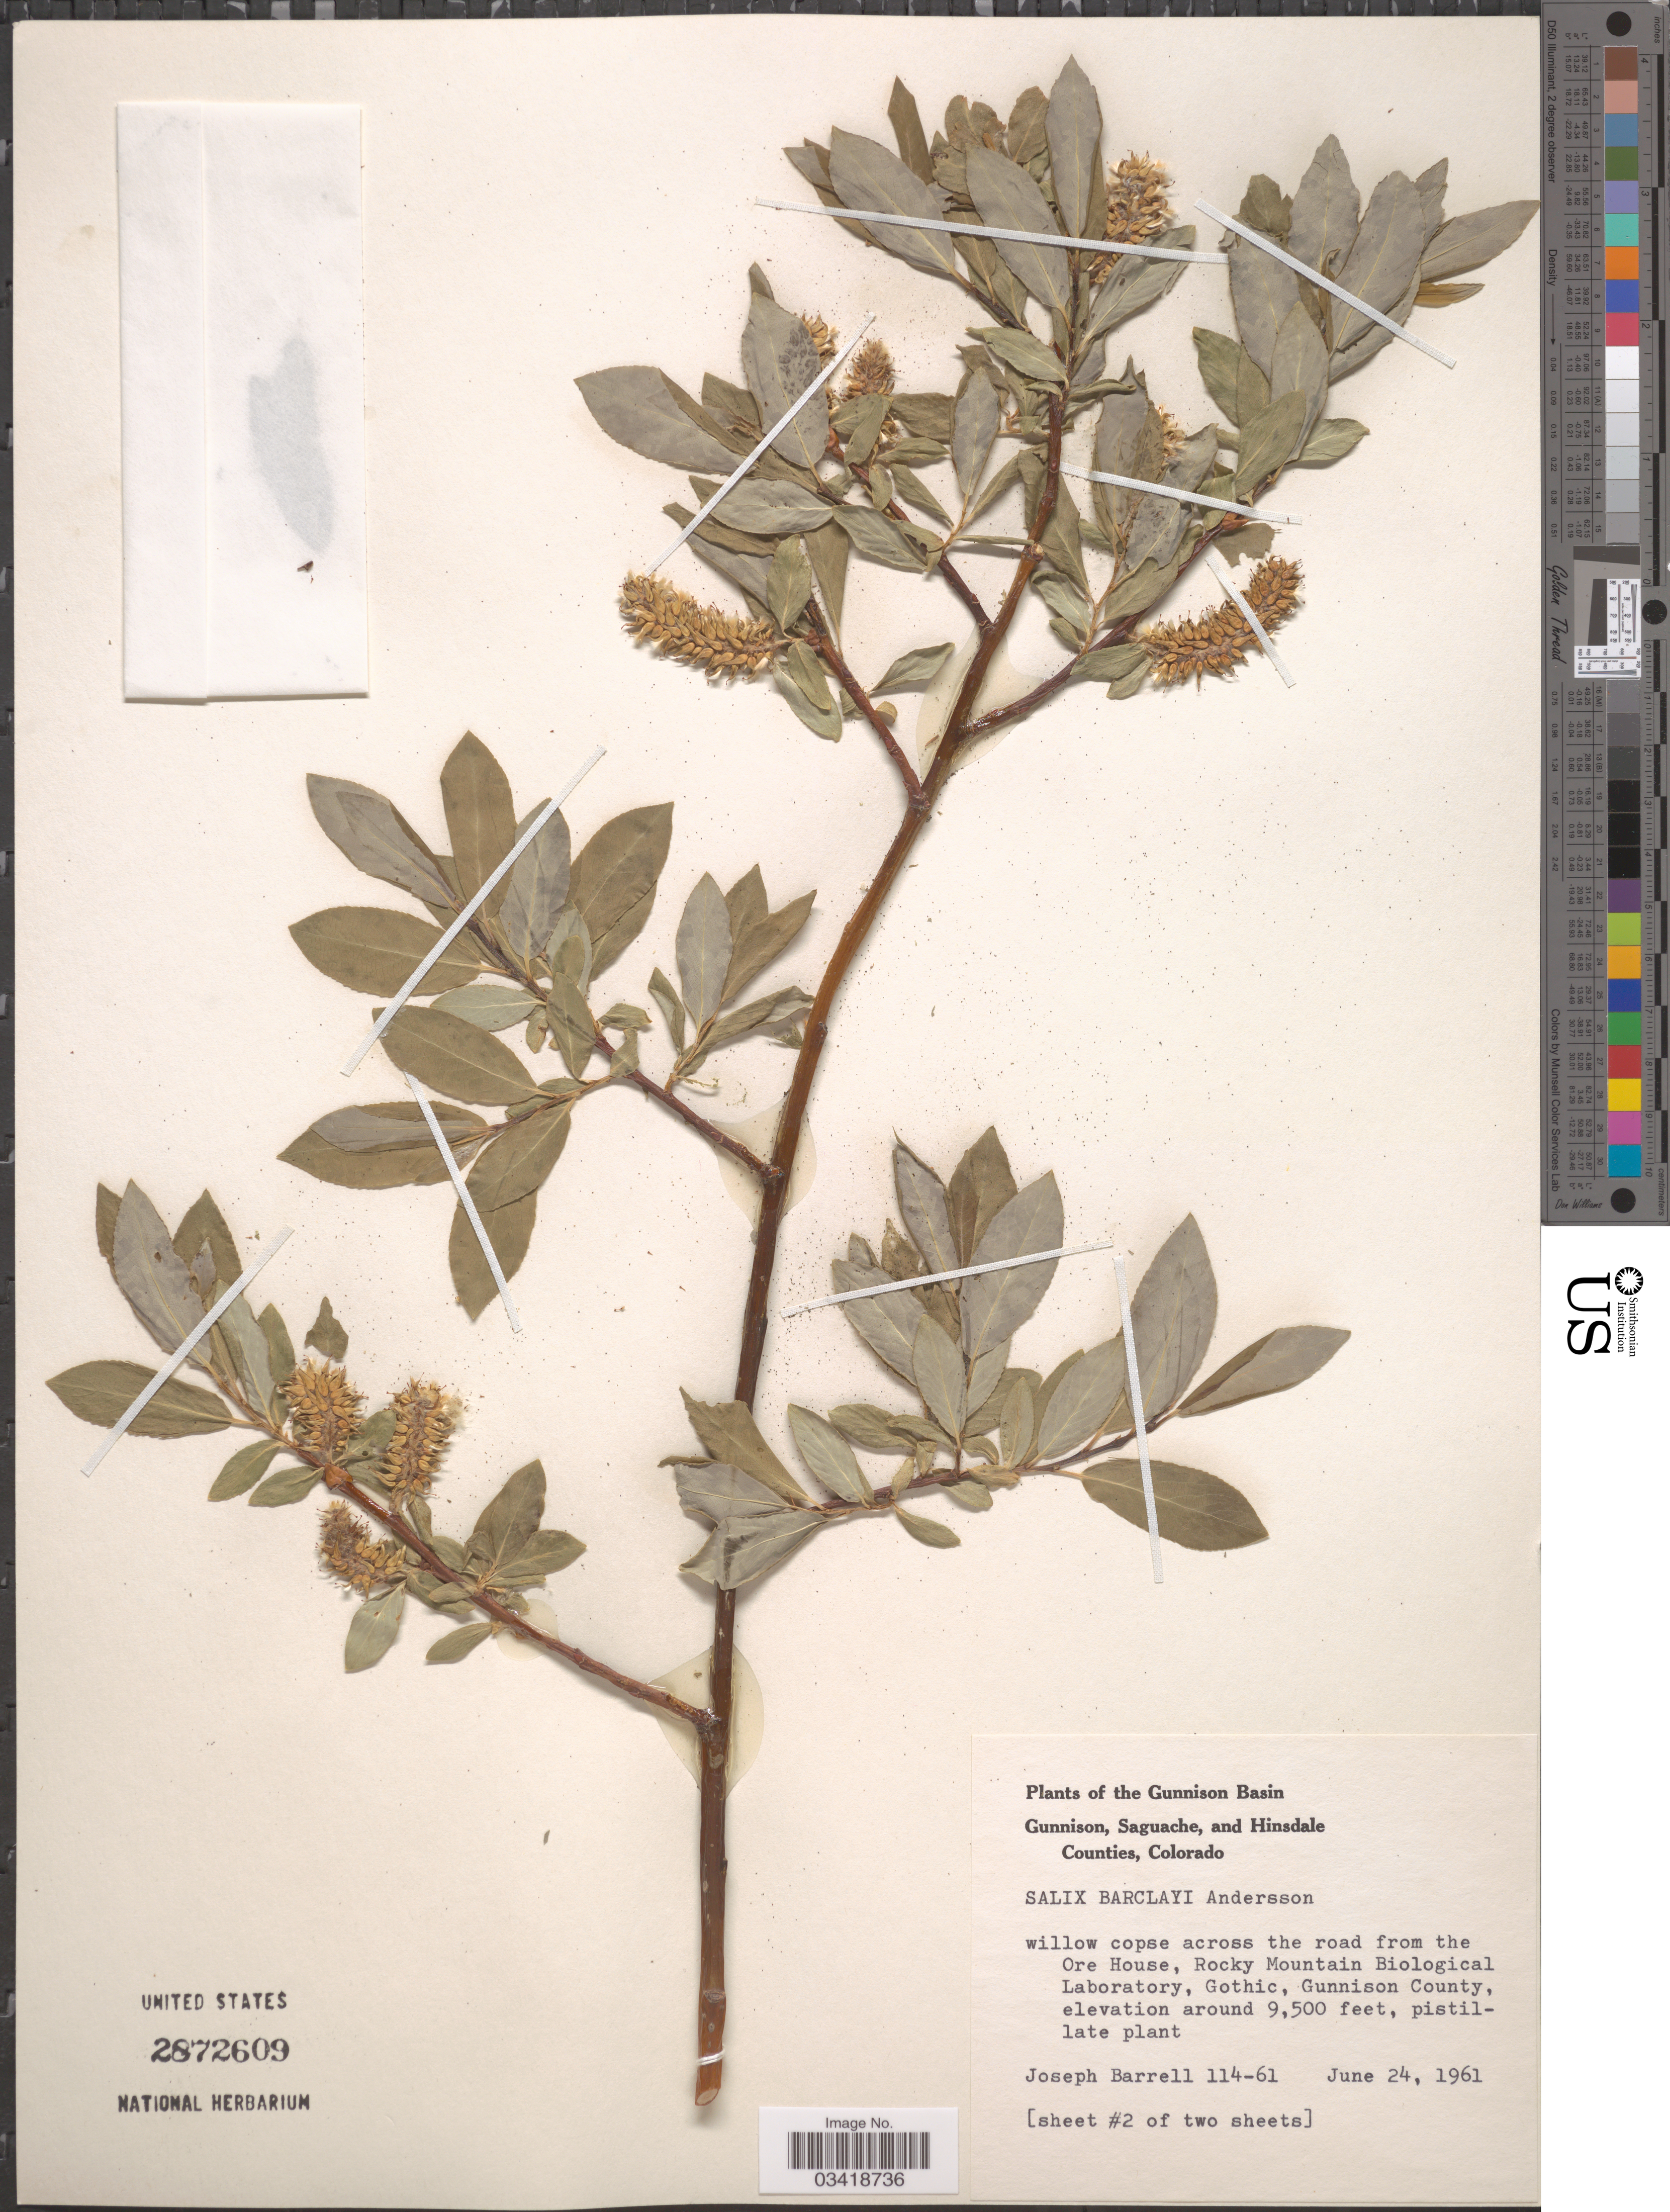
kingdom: Plantae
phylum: Tracheophyta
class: Magnoliopsida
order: Malpighiales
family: Salicaceae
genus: Salix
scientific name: Salix barclayi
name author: Andersson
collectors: J. Barrell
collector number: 114-61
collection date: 1961-06-24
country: United States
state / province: Colorado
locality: The Gunnison Basin. Willow copse across the road from the Ore House, Rocky Mountain Biological Laboratory, Gothic, Gunnison County.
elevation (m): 2896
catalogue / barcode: US 2872609